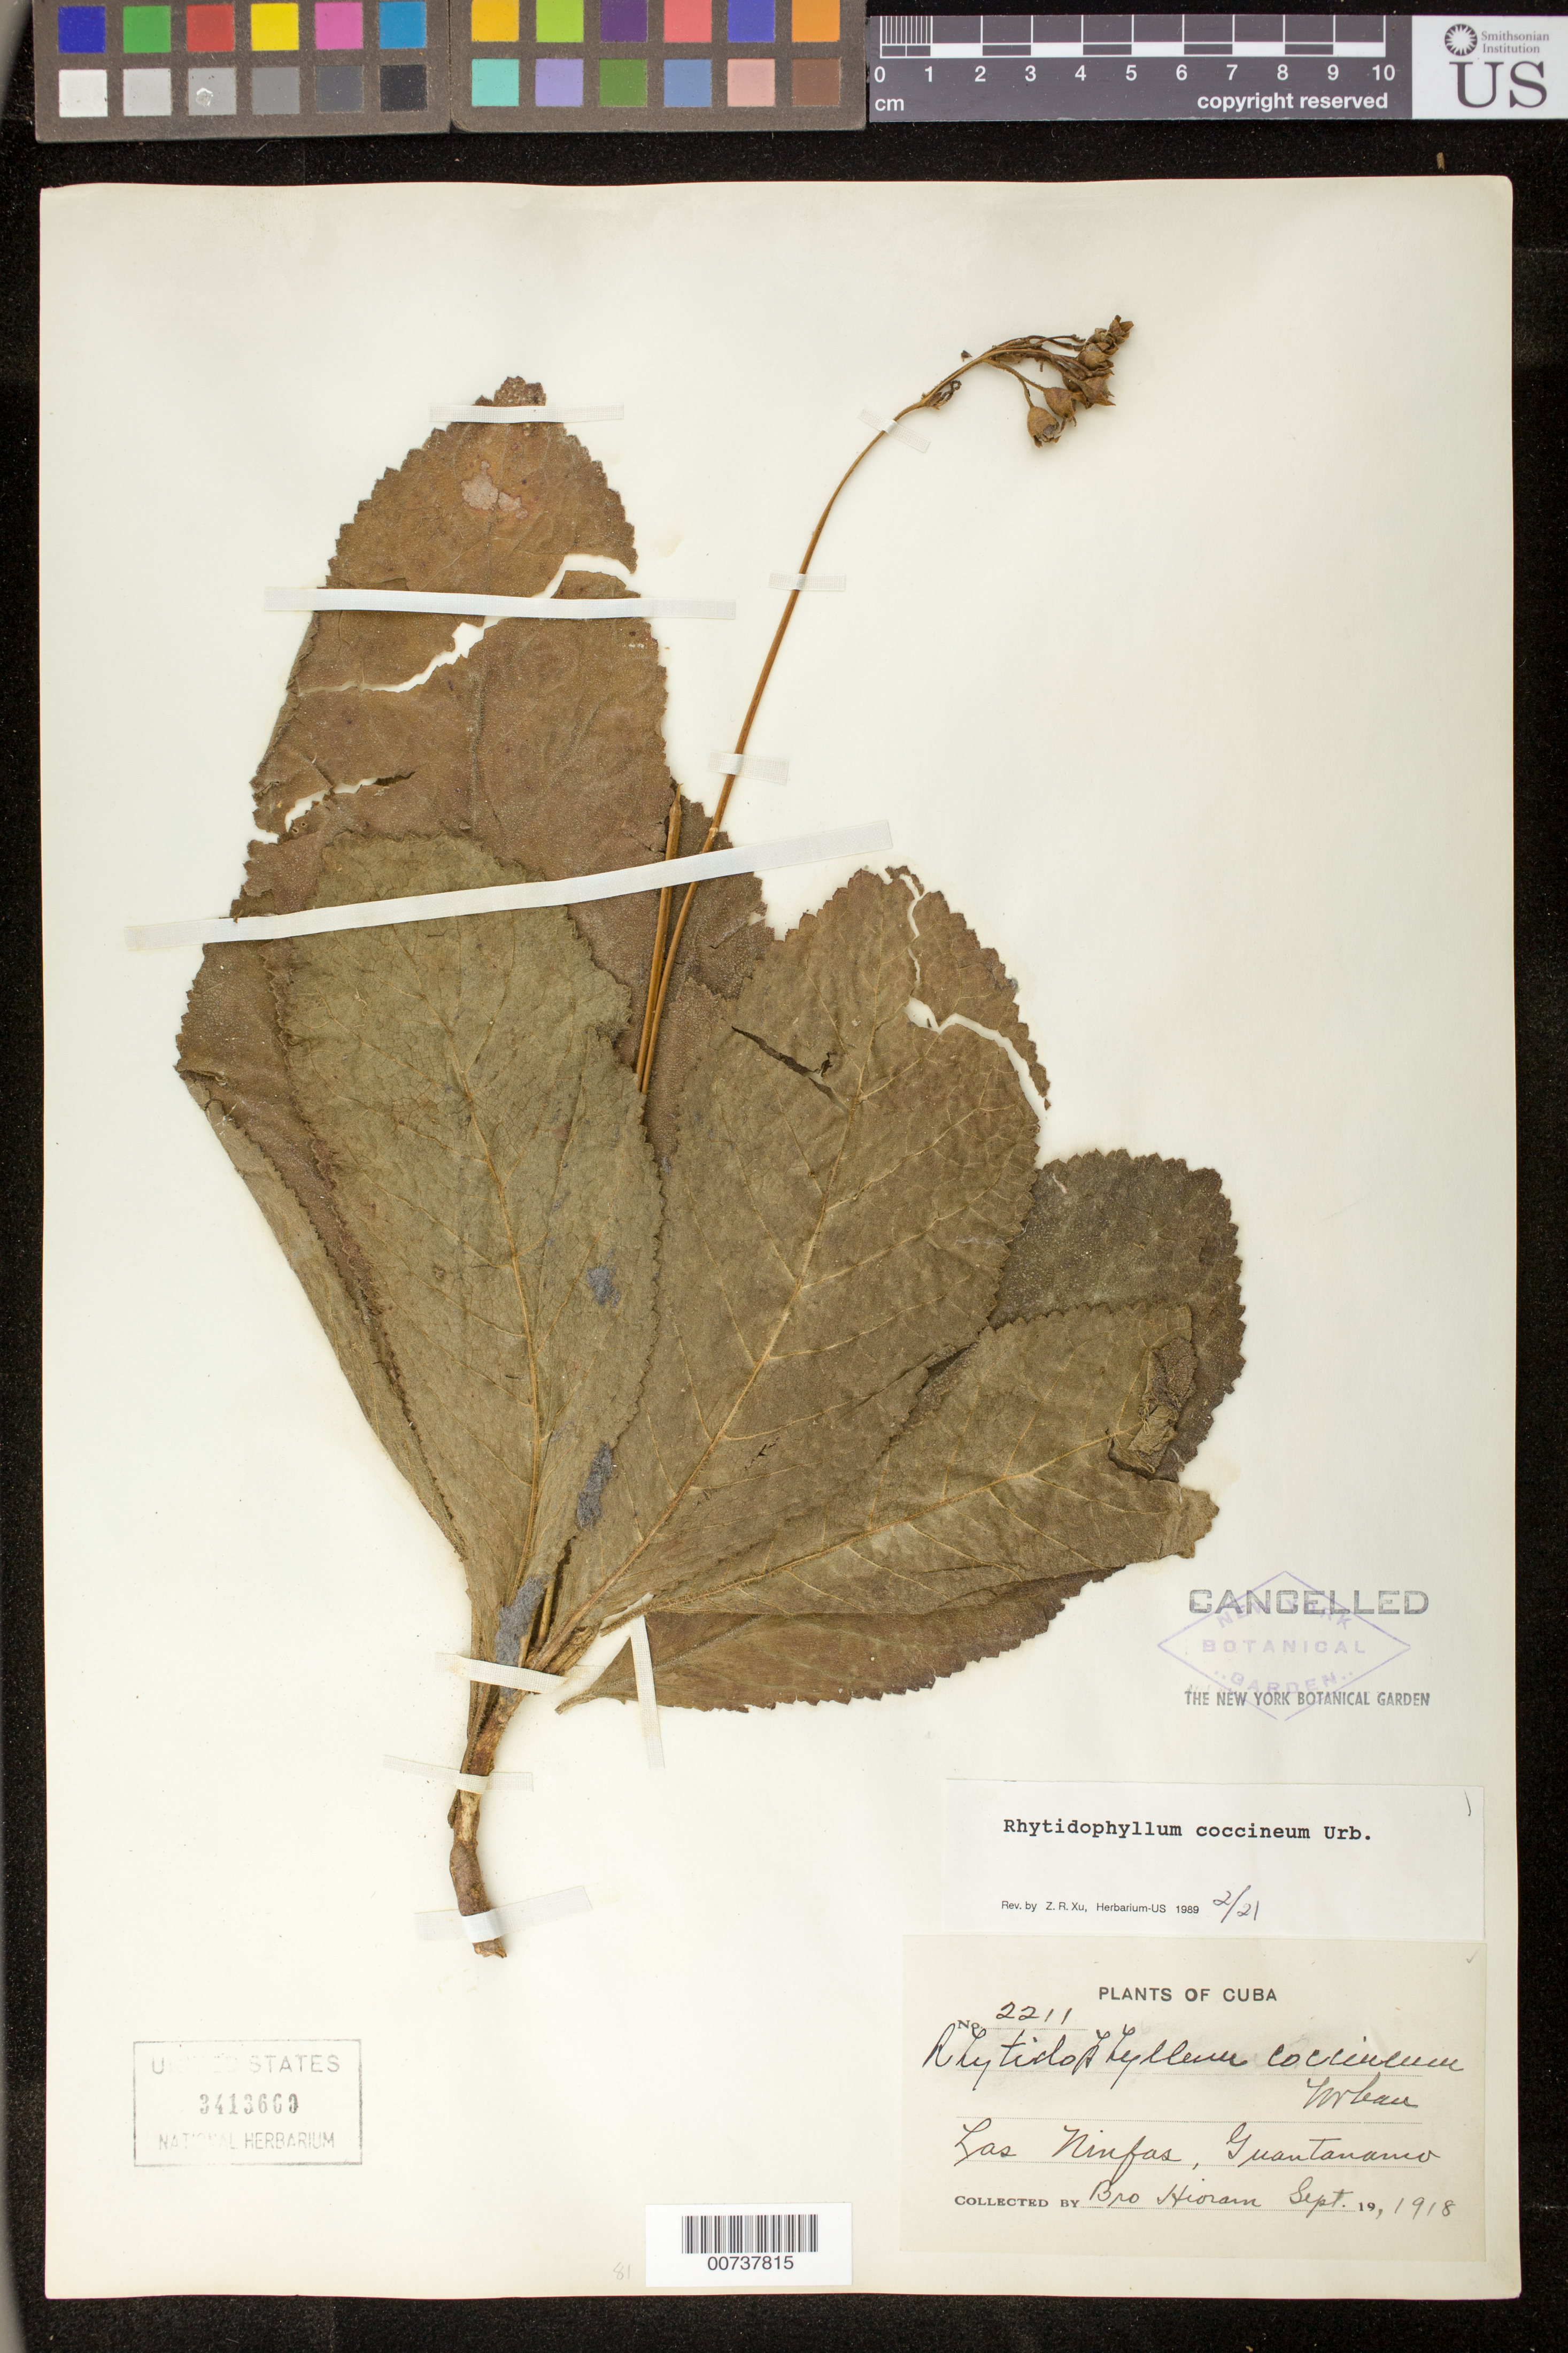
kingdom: Plantae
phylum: Tracheophyta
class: Magnoliopsida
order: Lamiales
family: Gesneriaceae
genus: Rhytidophyllum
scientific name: Rhytidophyllum coccineum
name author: Urb.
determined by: Xu, Z. R.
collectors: Bro. Hioram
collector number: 2211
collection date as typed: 19 Sep 1918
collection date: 1918-09-19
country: Cuba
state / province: Oriente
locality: Las Ninfas, Guantanamo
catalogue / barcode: US 3413660